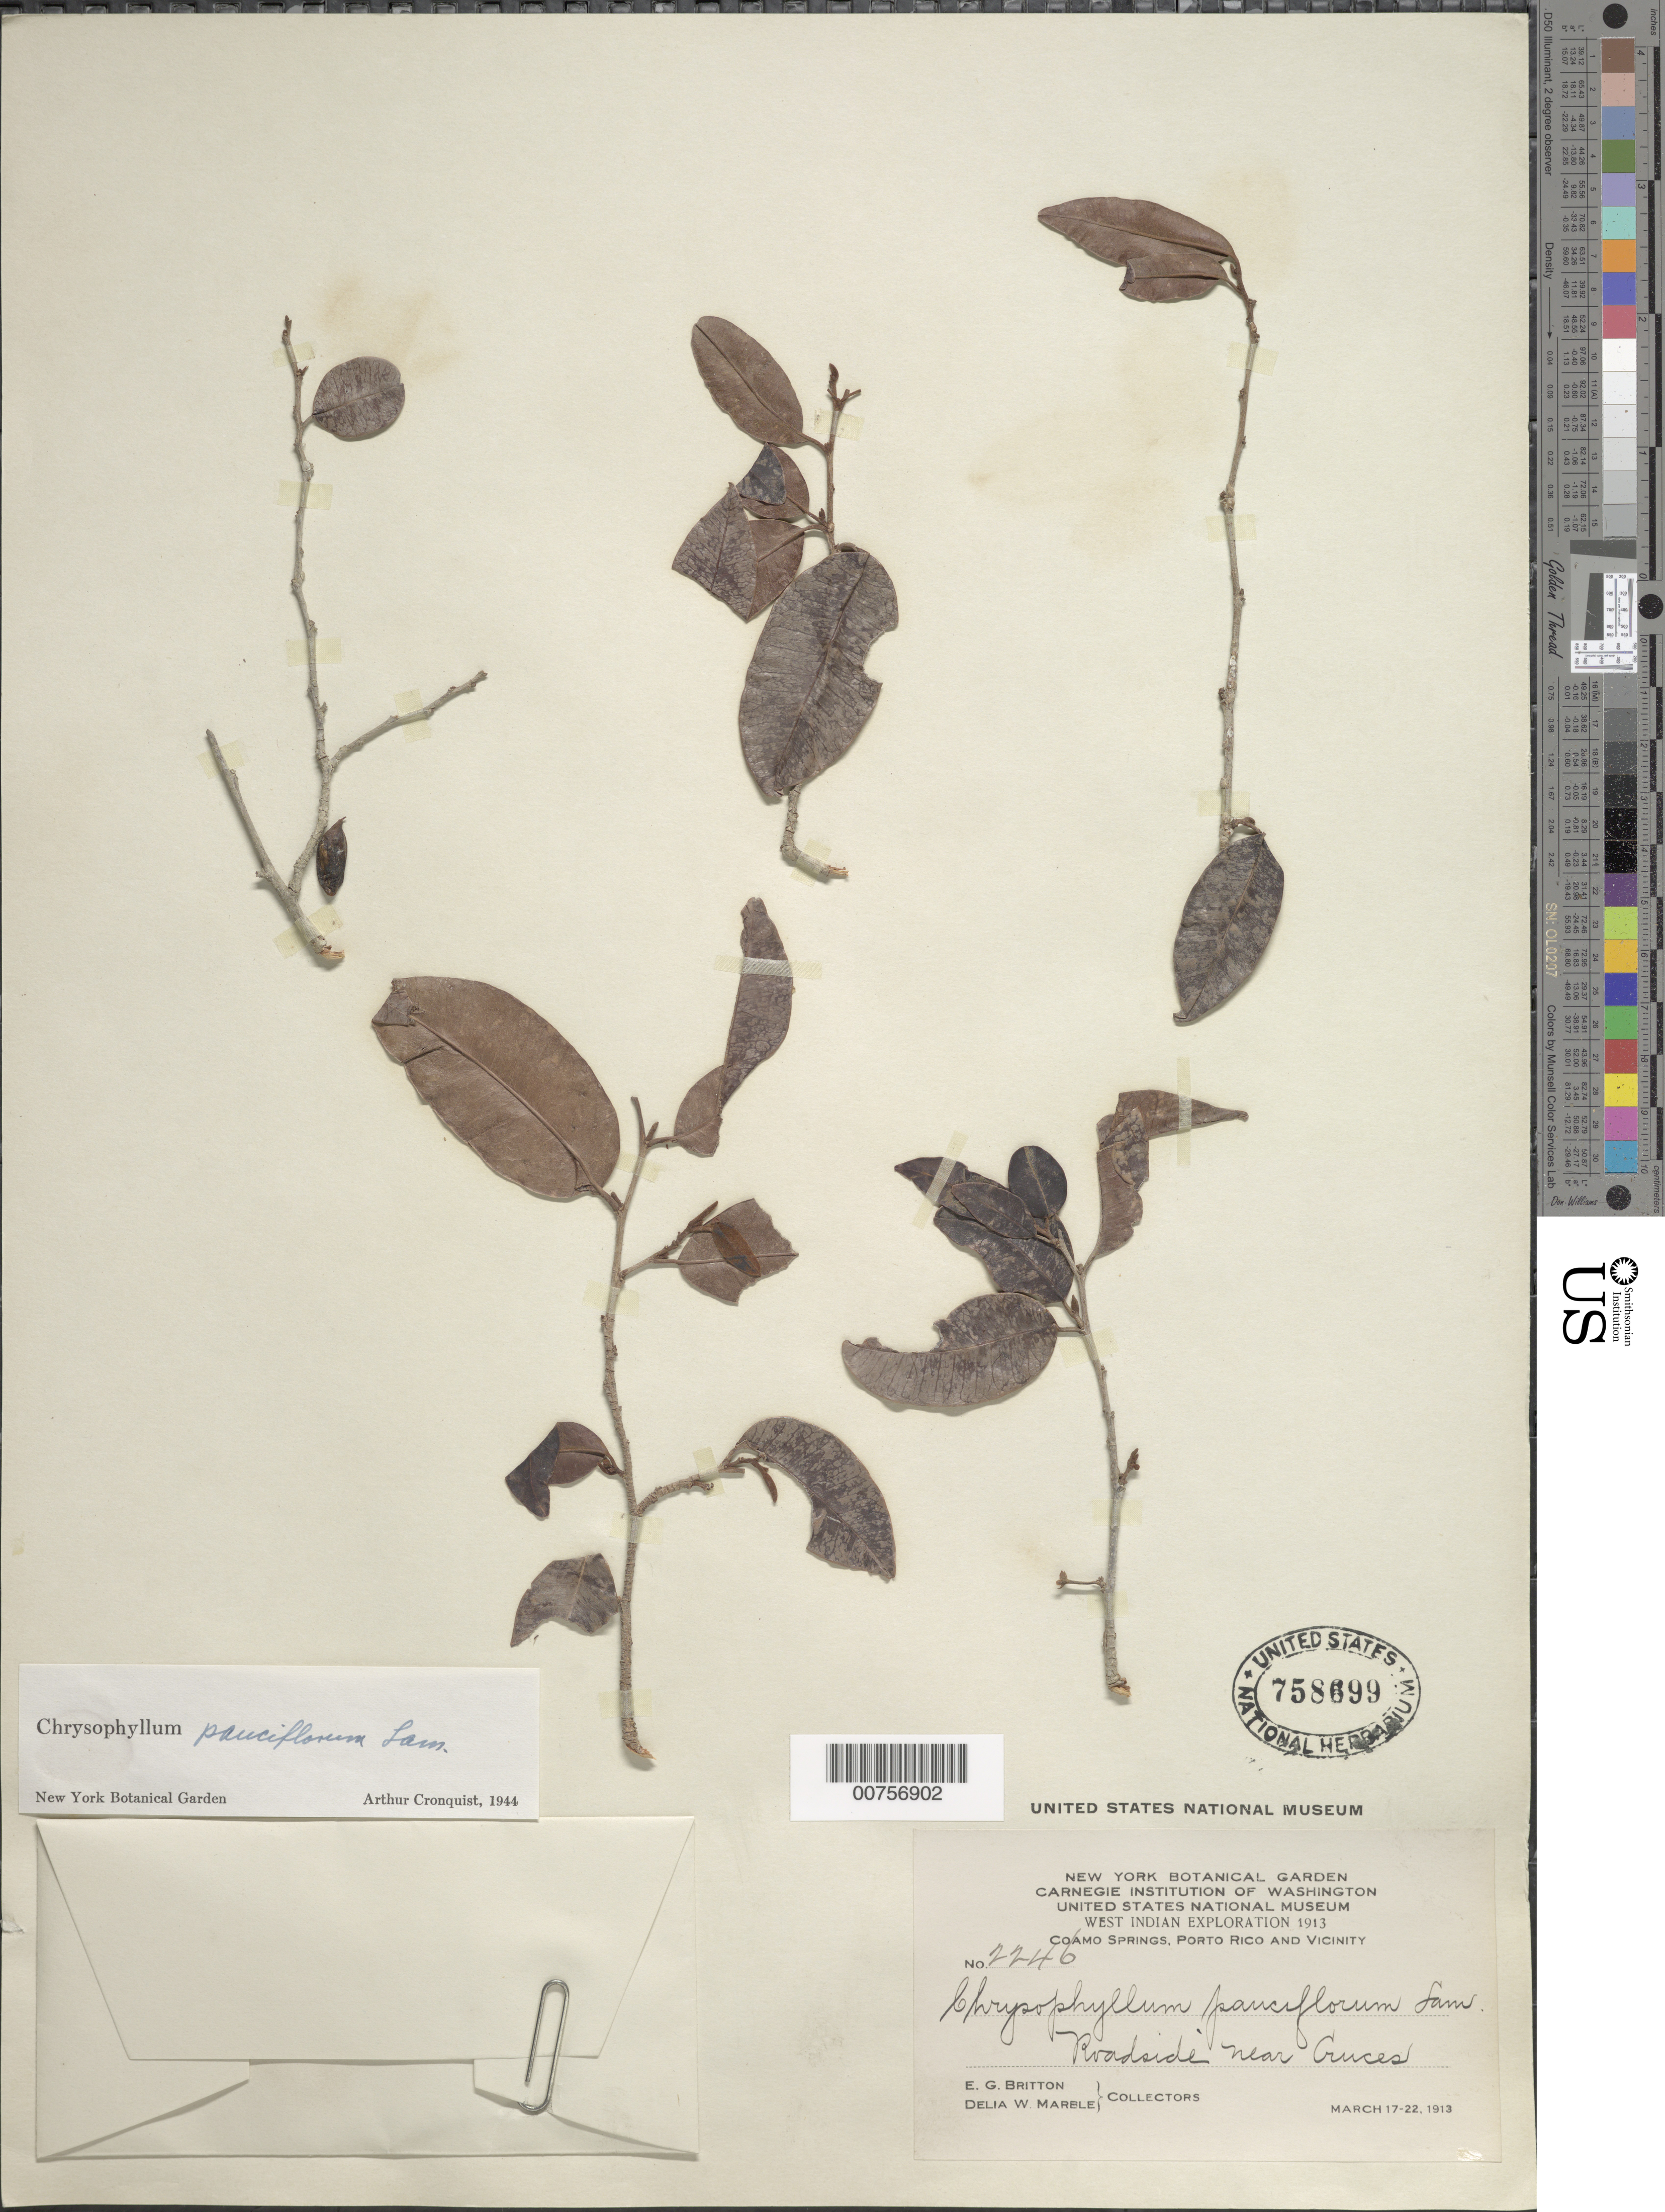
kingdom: Plantae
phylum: Tracheophyta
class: Magnoliopsida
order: Ericales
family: Sapotaceae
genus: Chrysophyllum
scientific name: Chrysophyllum pauciflorum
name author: Lam.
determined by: Cronquist, A. J.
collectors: E. G. Britton & D. W. Marble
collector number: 2246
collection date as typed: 17 Mar 1913 to 22 Mar 1913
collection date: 1913-03-17/1913-03-22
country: Puerto Rico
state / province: Coamo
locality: Coamo Springs; roadside near Cruces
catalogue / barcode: US 758699